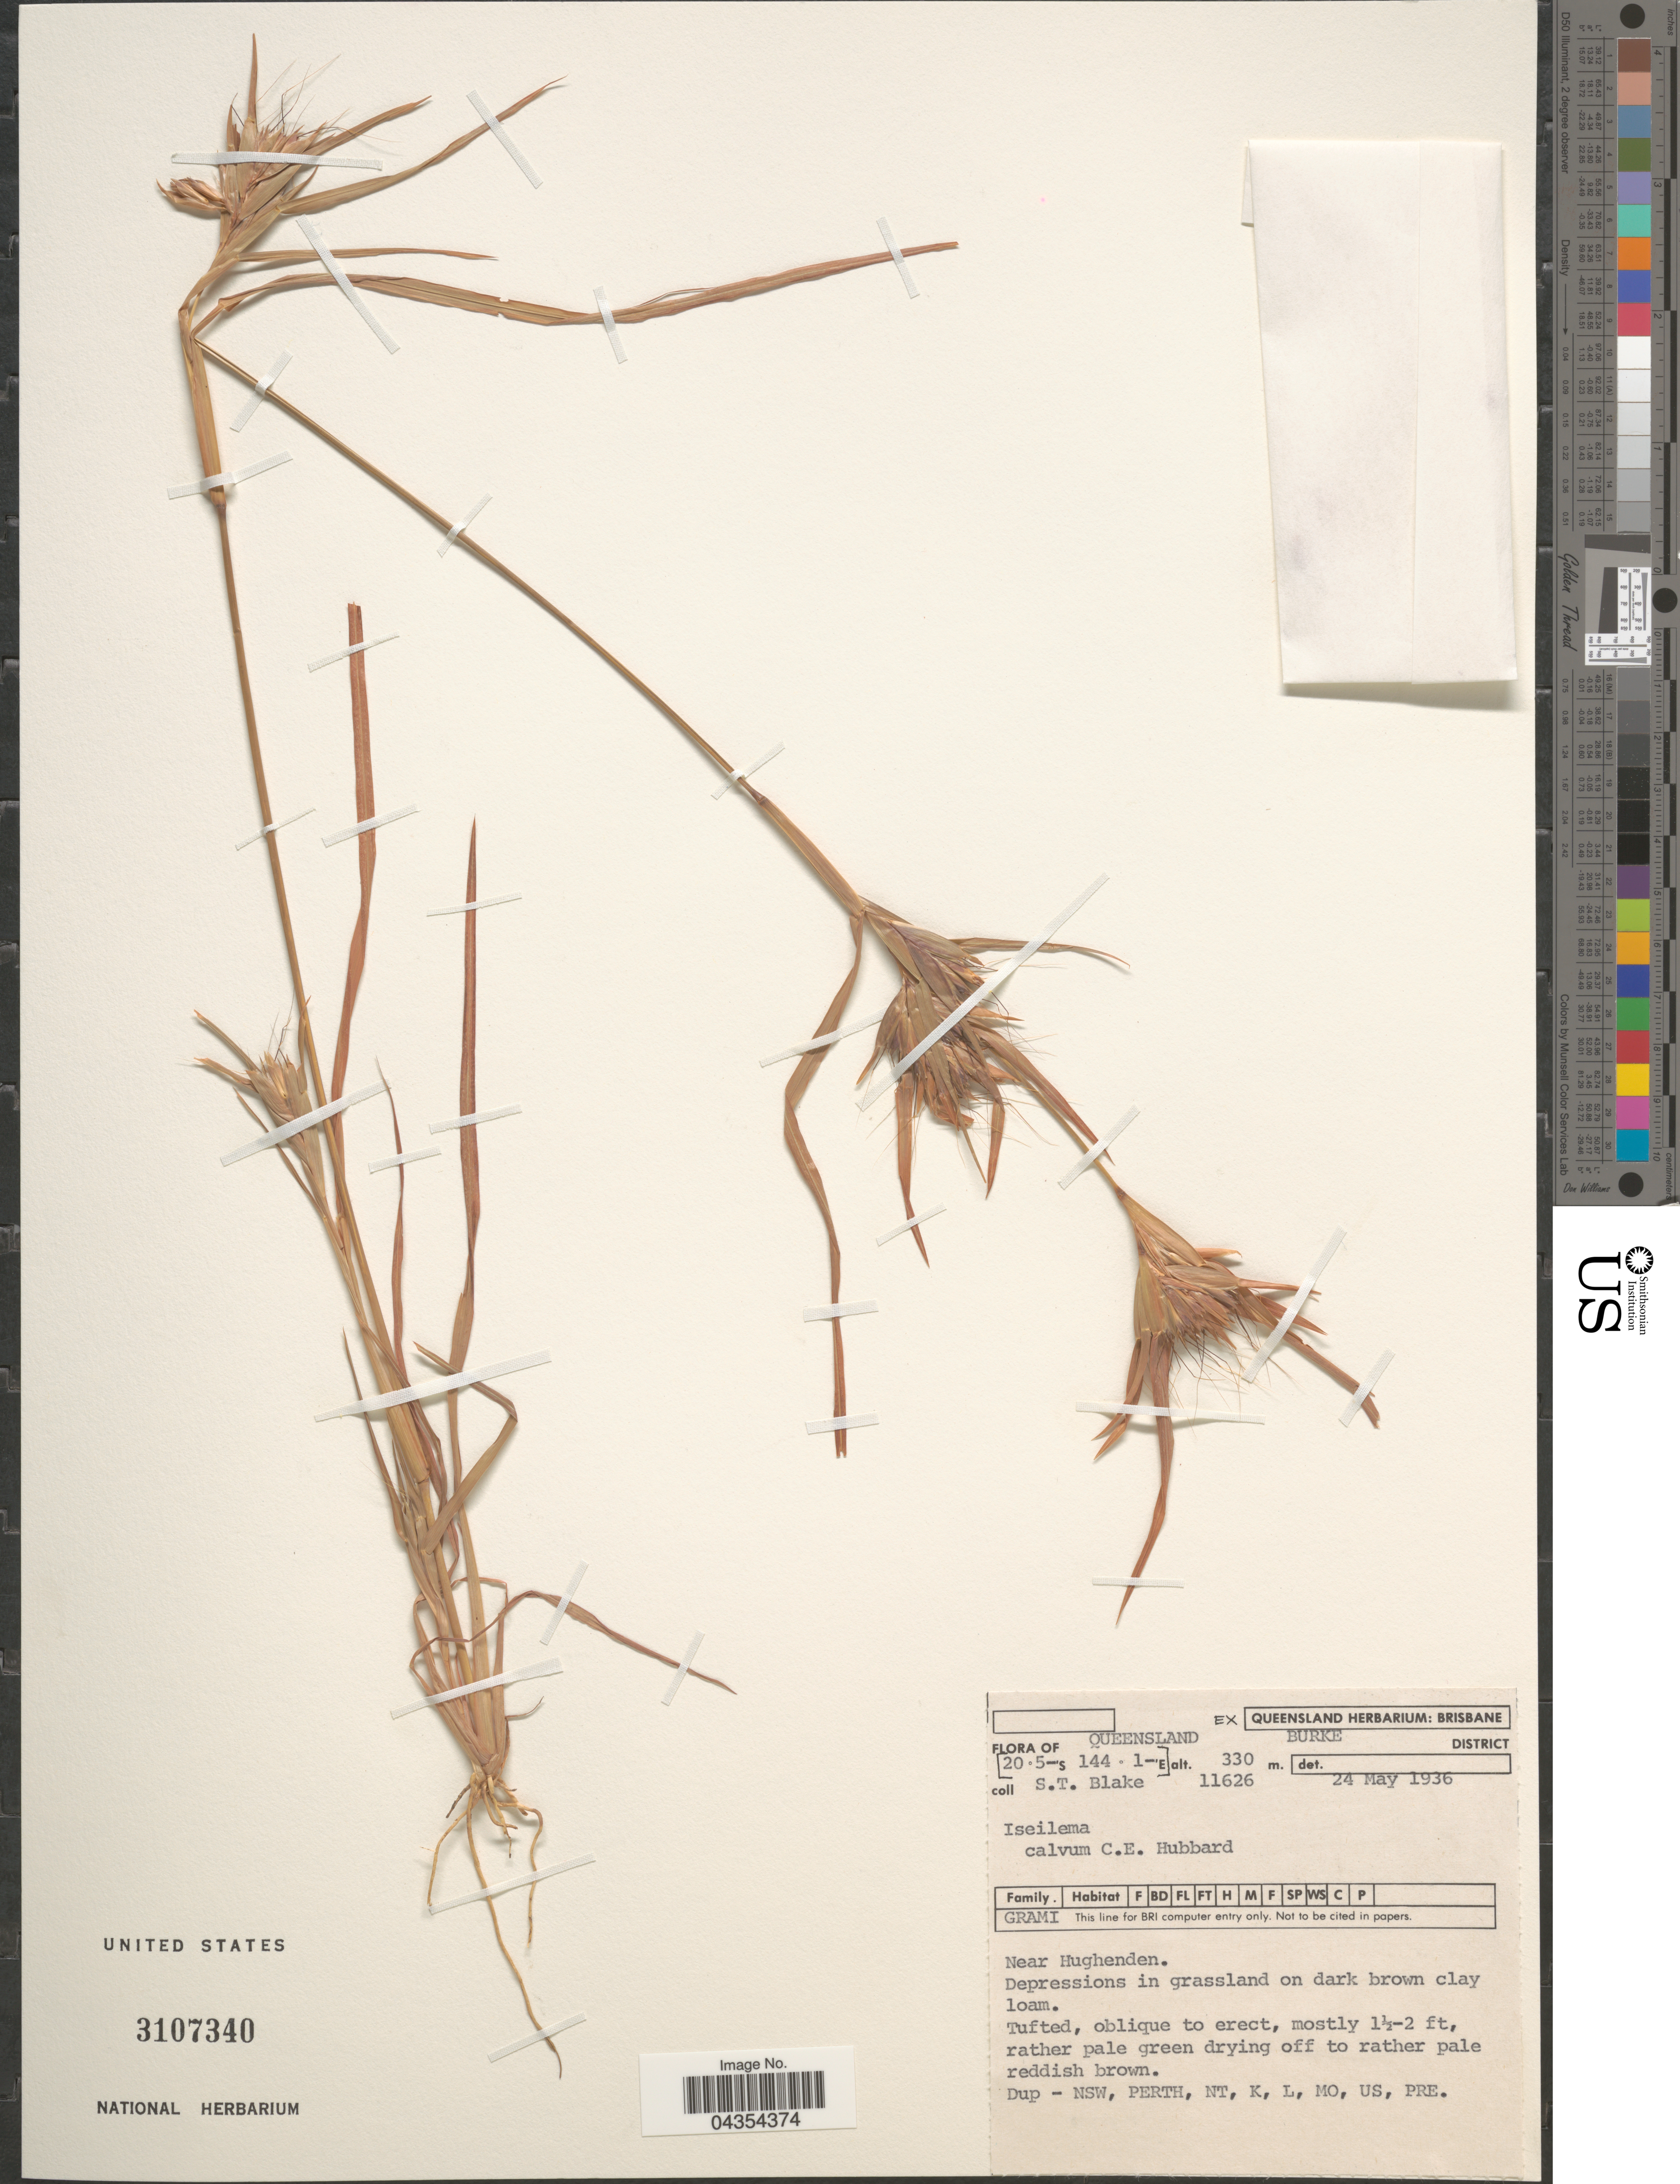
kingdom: Plantae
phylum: Tracheophyta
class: Liliopsida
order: Poales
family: Poaceae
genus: Iseilema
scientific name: Iseilema calvum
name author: C. E. Hubb.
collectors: S. T. Blake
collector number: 11626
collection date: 1936-05-24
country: Australia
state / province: Queensland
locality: Burke District. Near Hughenden.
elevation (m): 330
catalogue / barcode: US 3107340